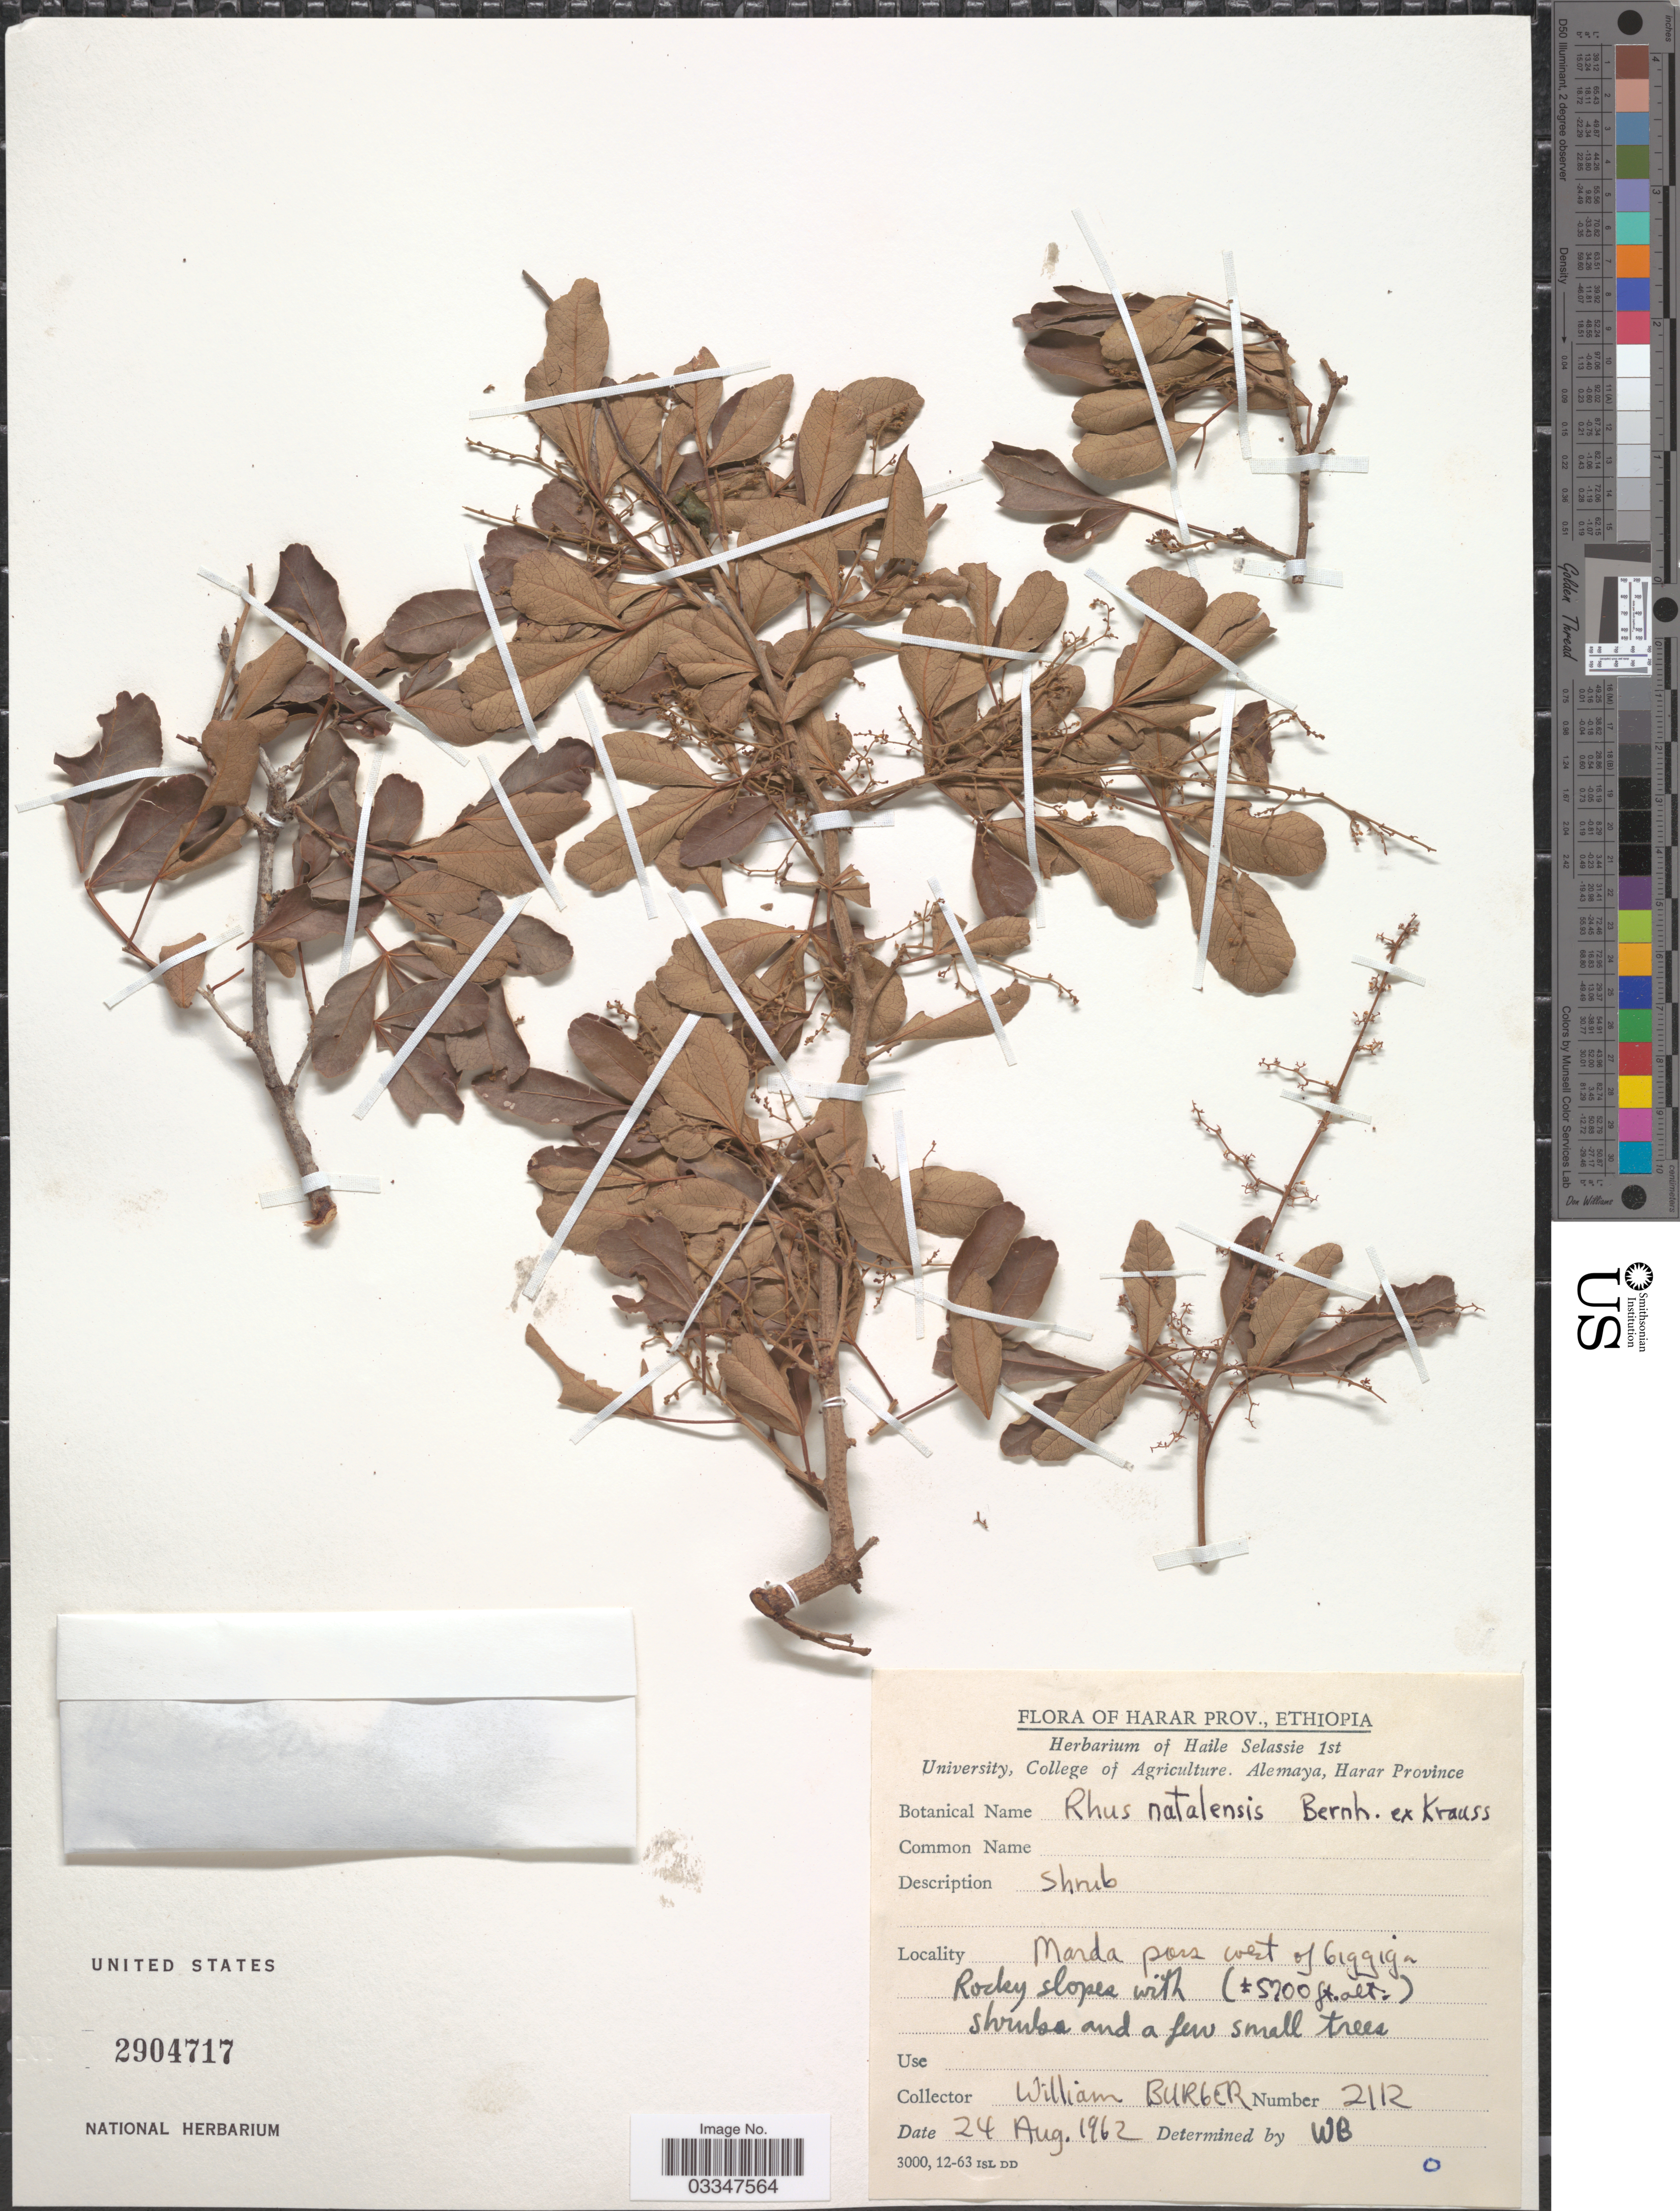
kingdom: Plantae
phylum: Tracheophyta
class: Magnoliopsida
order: Sapindales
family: Anacardiaceae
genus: Rhus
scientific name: Rhus natalensis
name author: Bernh.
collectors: W. Burger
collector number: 2112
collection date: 1962-08-24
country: Ethiopia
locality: Harar Prov. Marda pors west of Giggiga.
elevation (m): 1737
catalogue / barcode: US 2904717